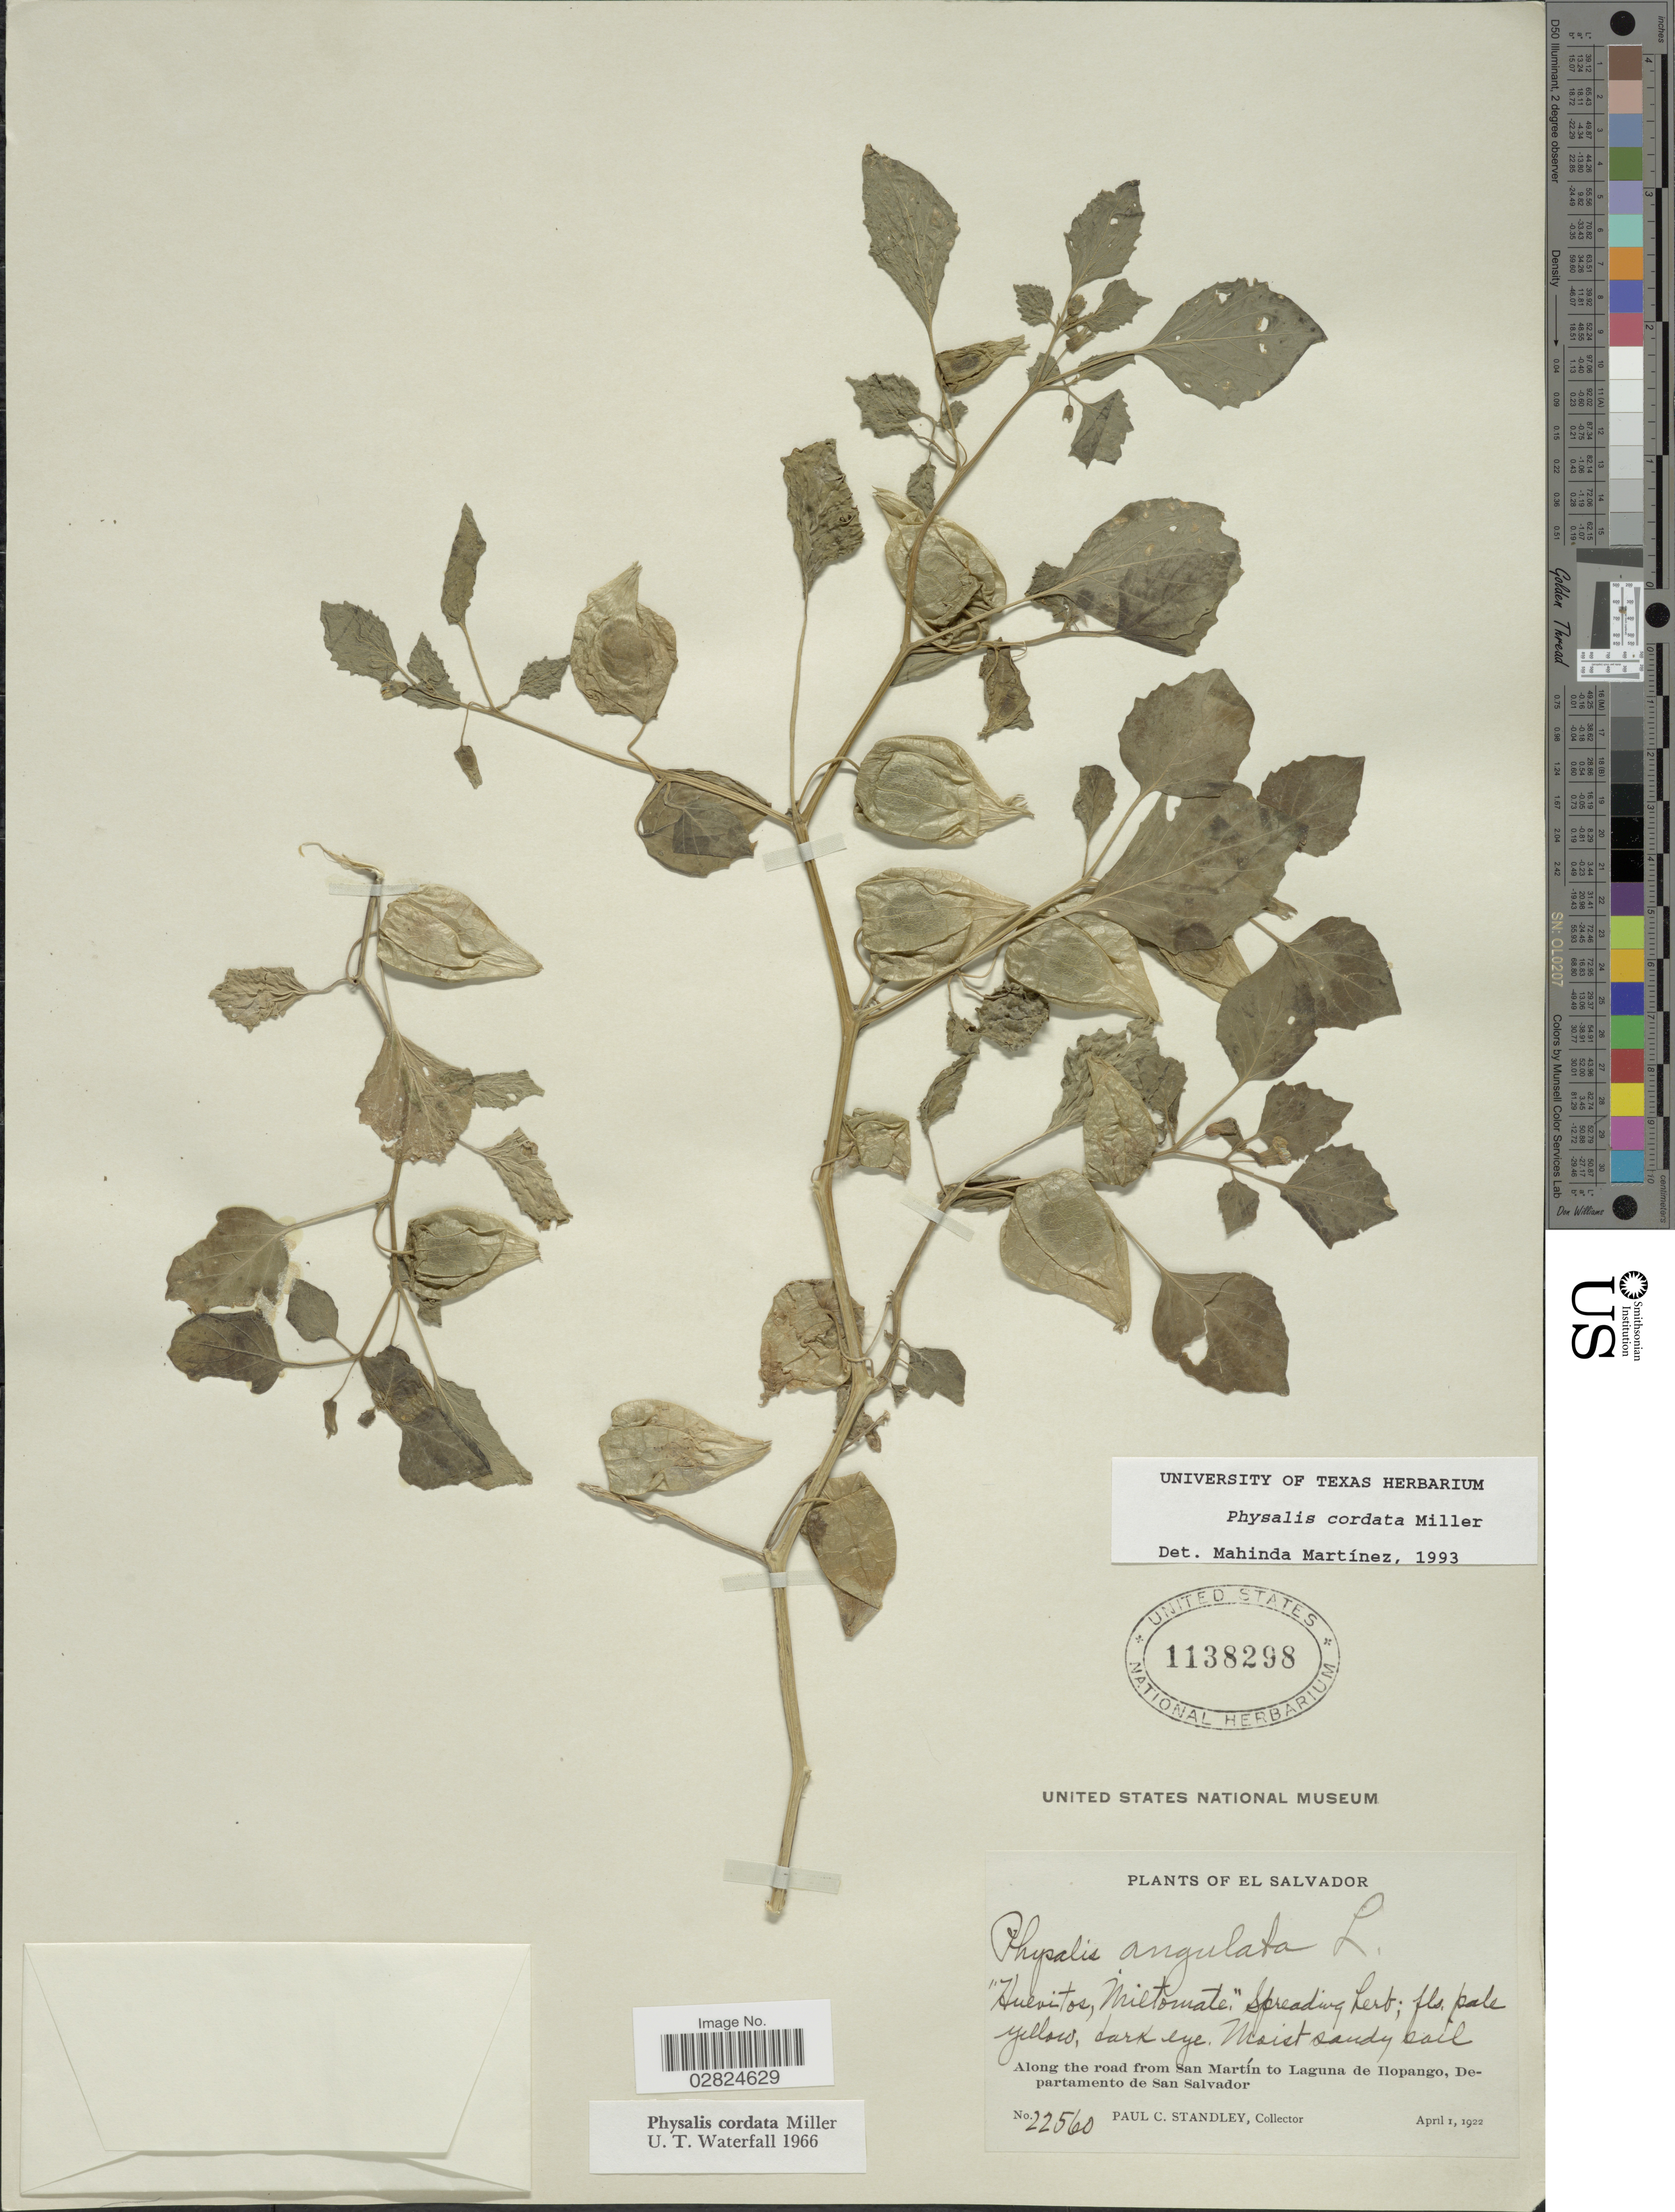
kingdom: Plantae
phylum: Tracheophyta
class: Magnoliopsida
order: Solanales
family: Solanaceae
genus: Physalis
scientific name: Physalis cordata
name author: Mill.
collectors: P. C. Standley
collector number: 22560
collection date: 1922-04-01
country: El Salvador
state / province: San Salvador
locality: Along the road from San Martín to Laguna de Ilopango, Departamento de San Salvador.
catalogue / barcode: US 1138298